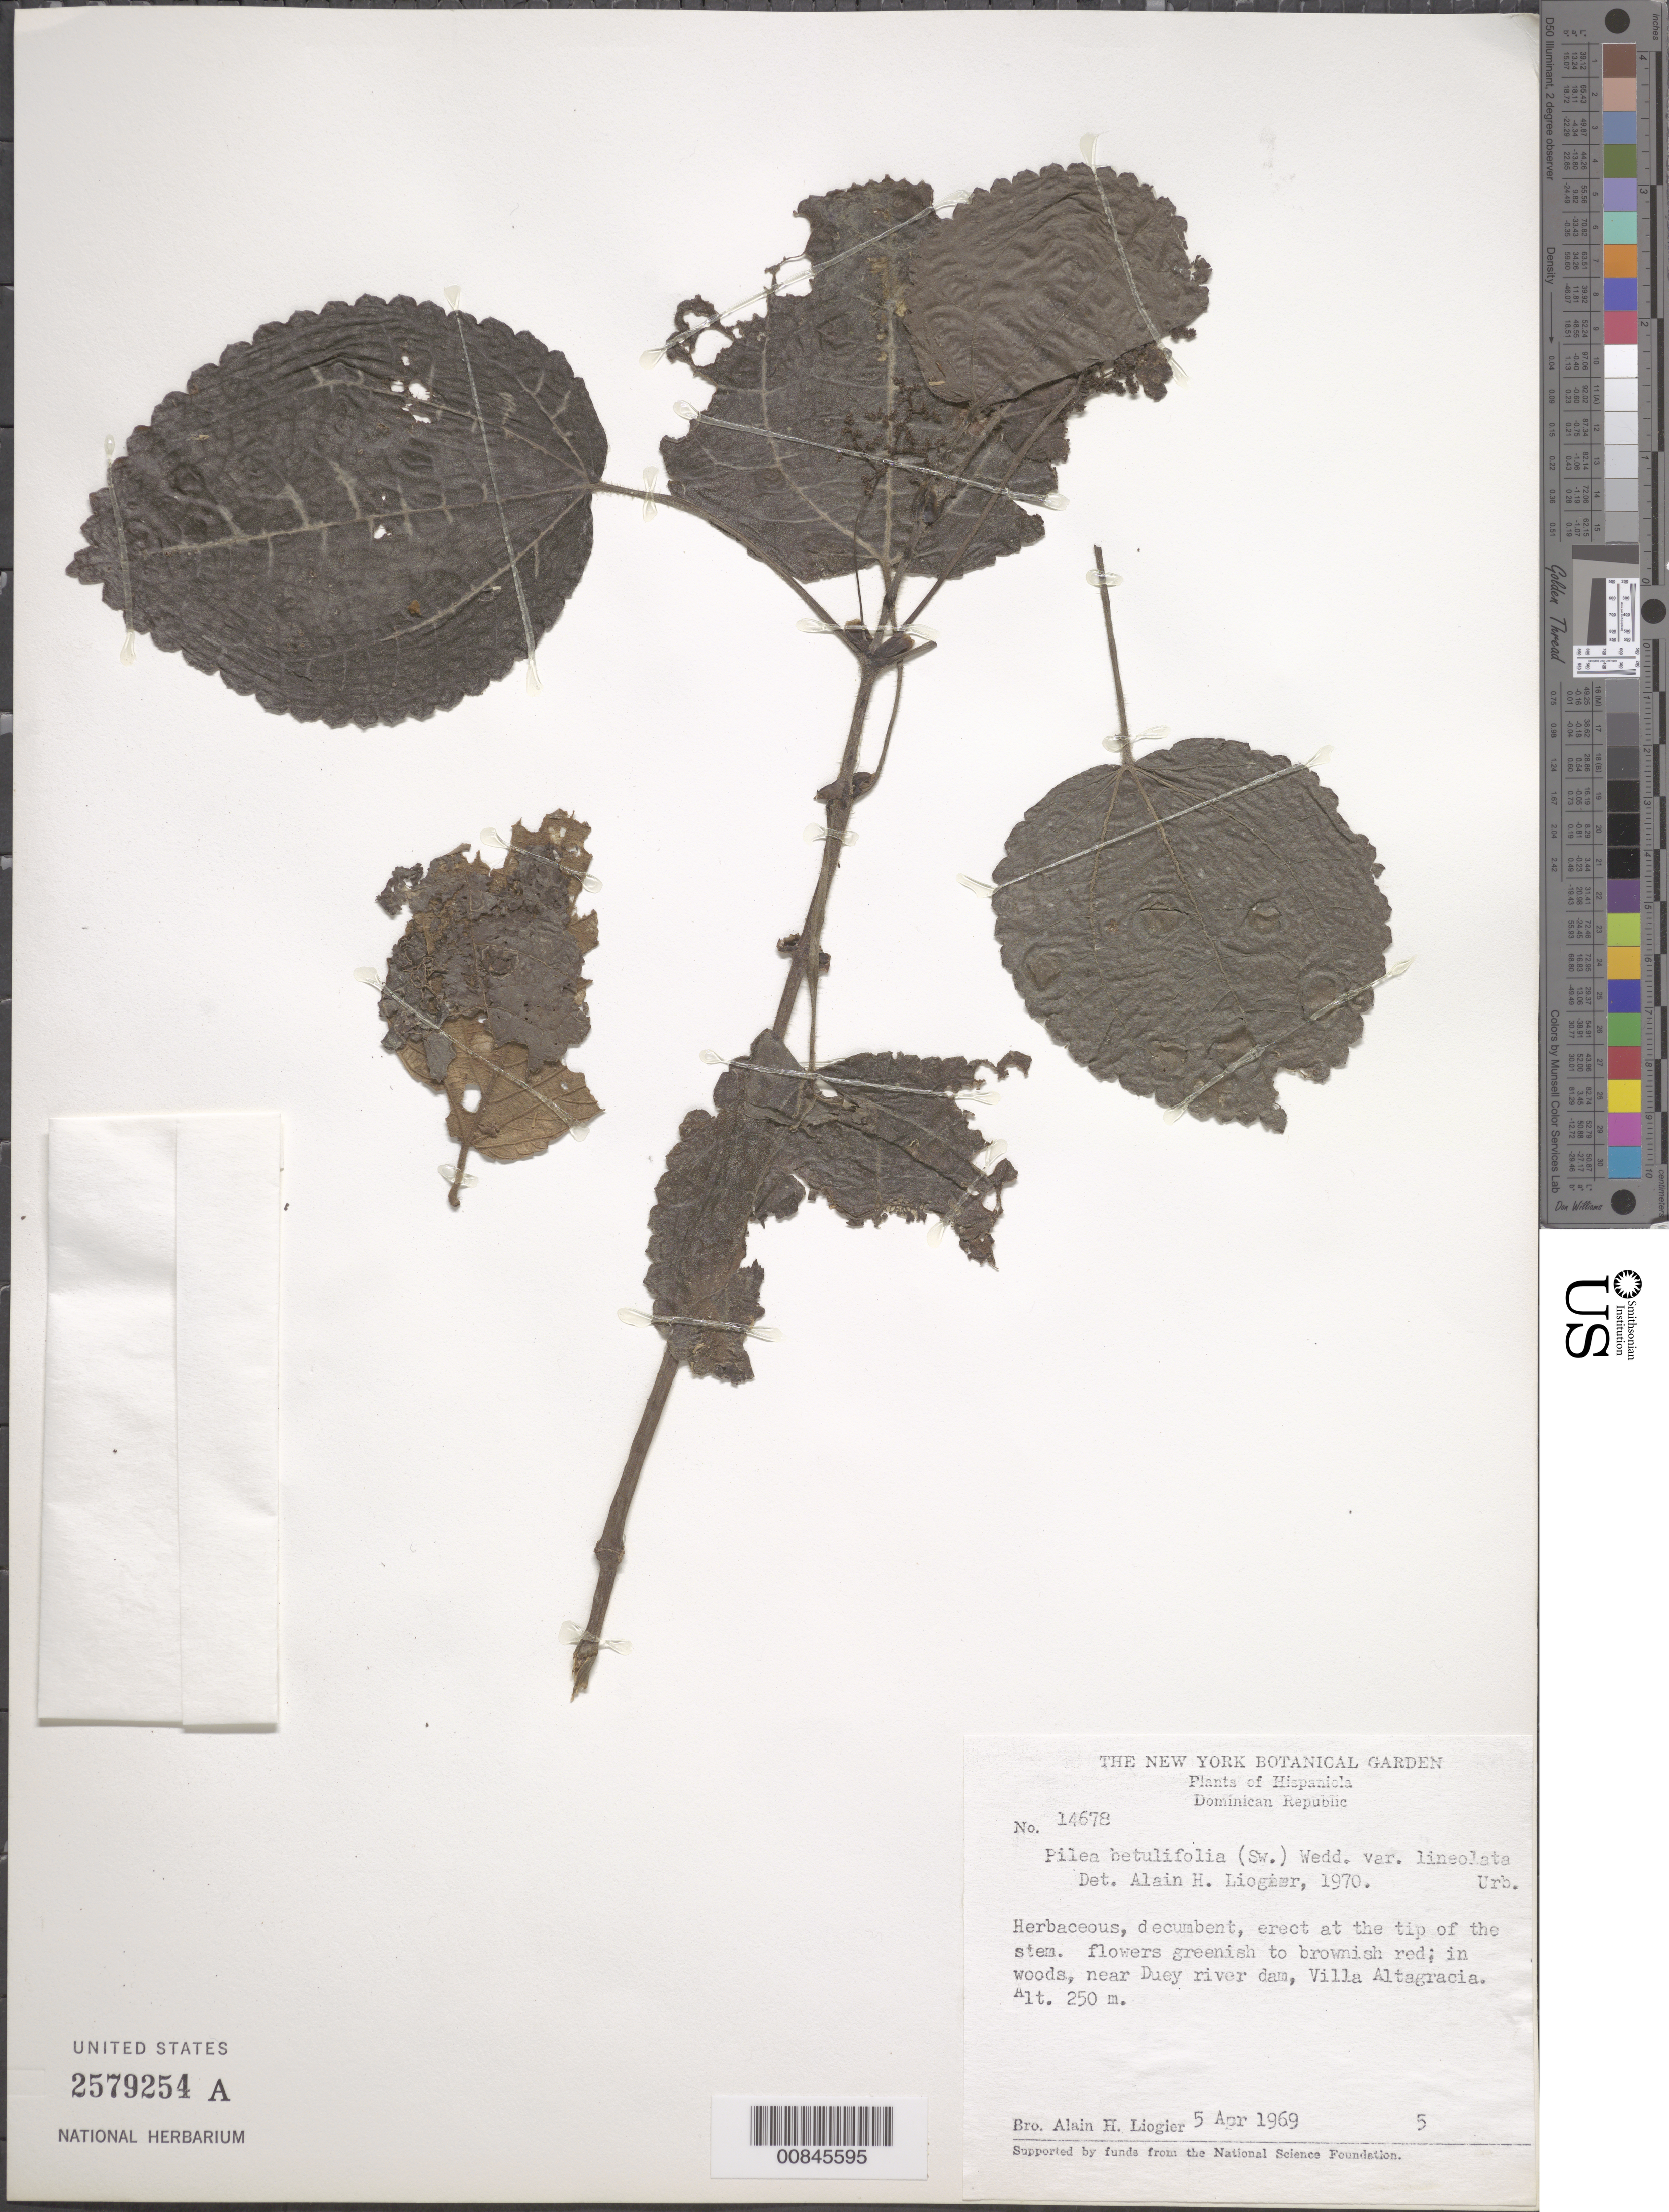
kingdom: Plantae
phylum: Tracheophyta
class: Magnoliopsida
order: Rosales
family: Urticaceae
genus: Pilea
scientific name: Pilea betulifolia var. lineolata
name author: Urb.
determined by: Liogier, Alain H.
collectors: A. H. Liogier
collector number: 14678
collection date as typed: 05 Apr 1969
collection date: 1969-04-05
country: Dominican Republic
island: Hispaniola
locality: Near Duey River dam, Villa Altagracia.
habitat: In woods.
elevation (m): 250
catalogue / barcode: US 2579254A